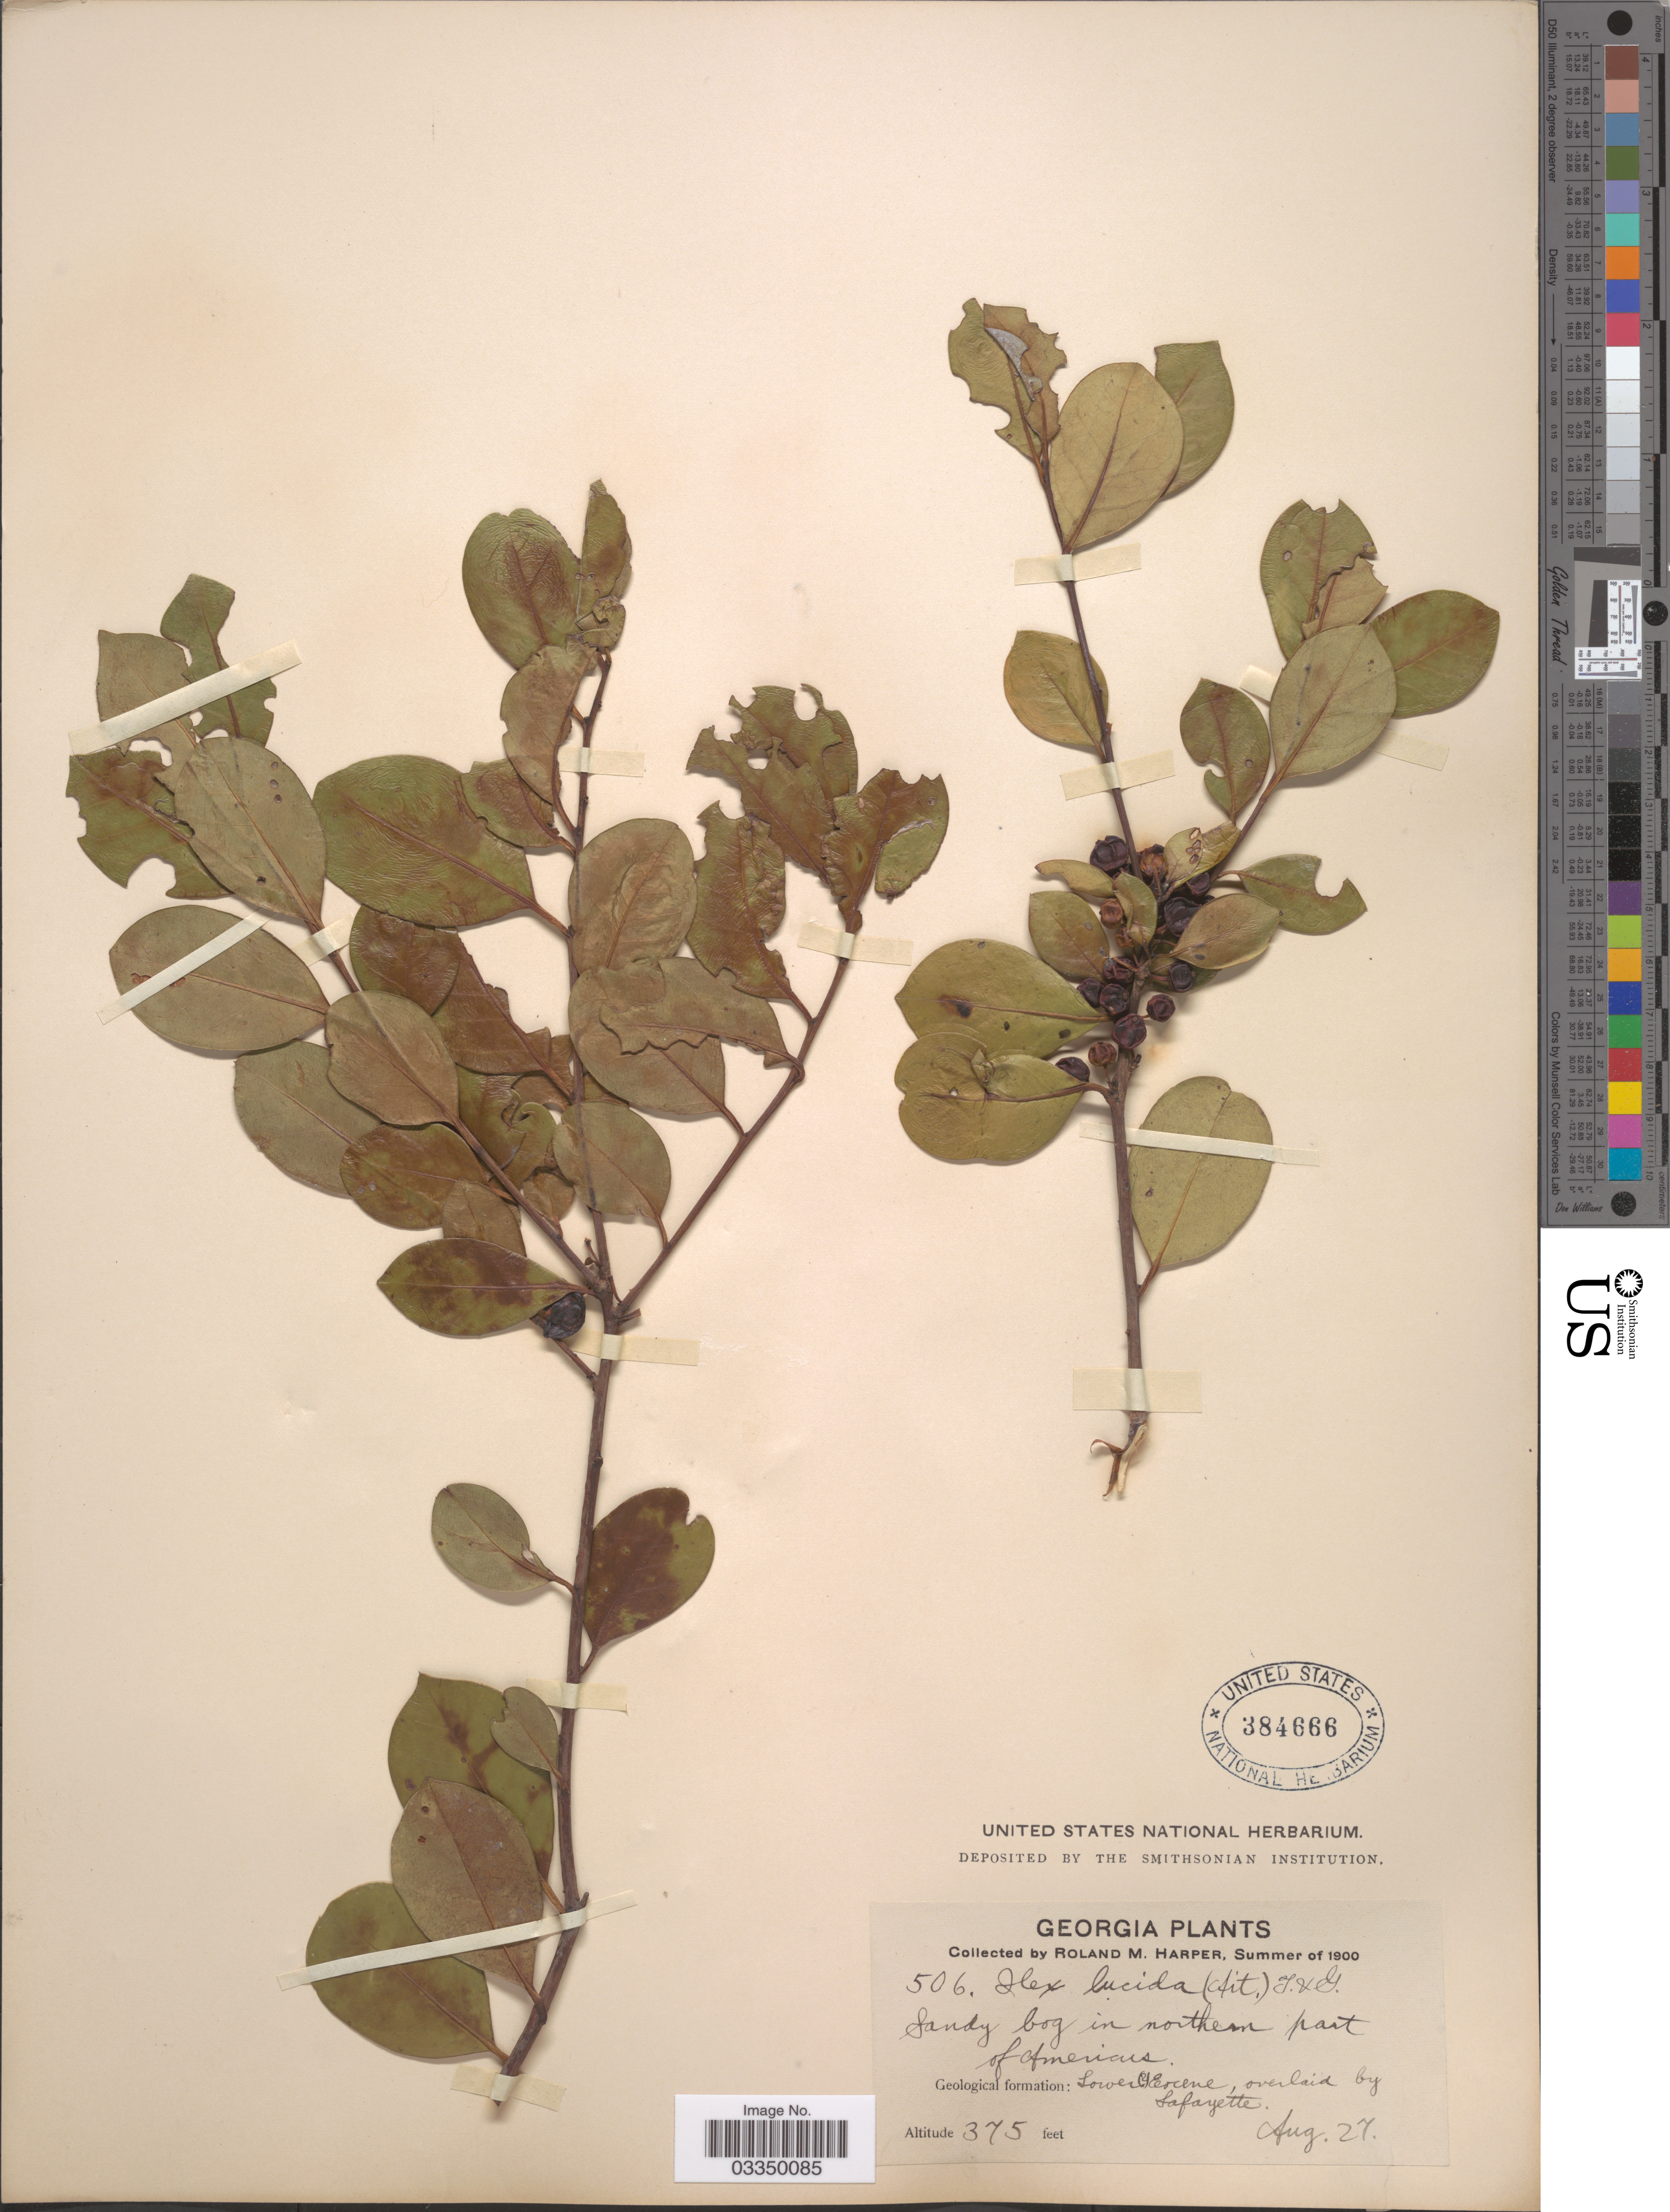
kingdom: Plantae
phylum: Tracheophyta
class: Magnoliopsida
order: Aquifoliales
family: Aquifoliaceae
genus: Ilex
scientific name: Ilex lucida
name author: Torr. & A. Gray ex S. Watson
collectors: R. M. Harper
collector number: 506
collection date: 1900-08-27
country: United States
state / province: Georgia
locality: Sandy bog in northern part of Americans.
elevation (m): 114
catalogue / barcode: US 384666